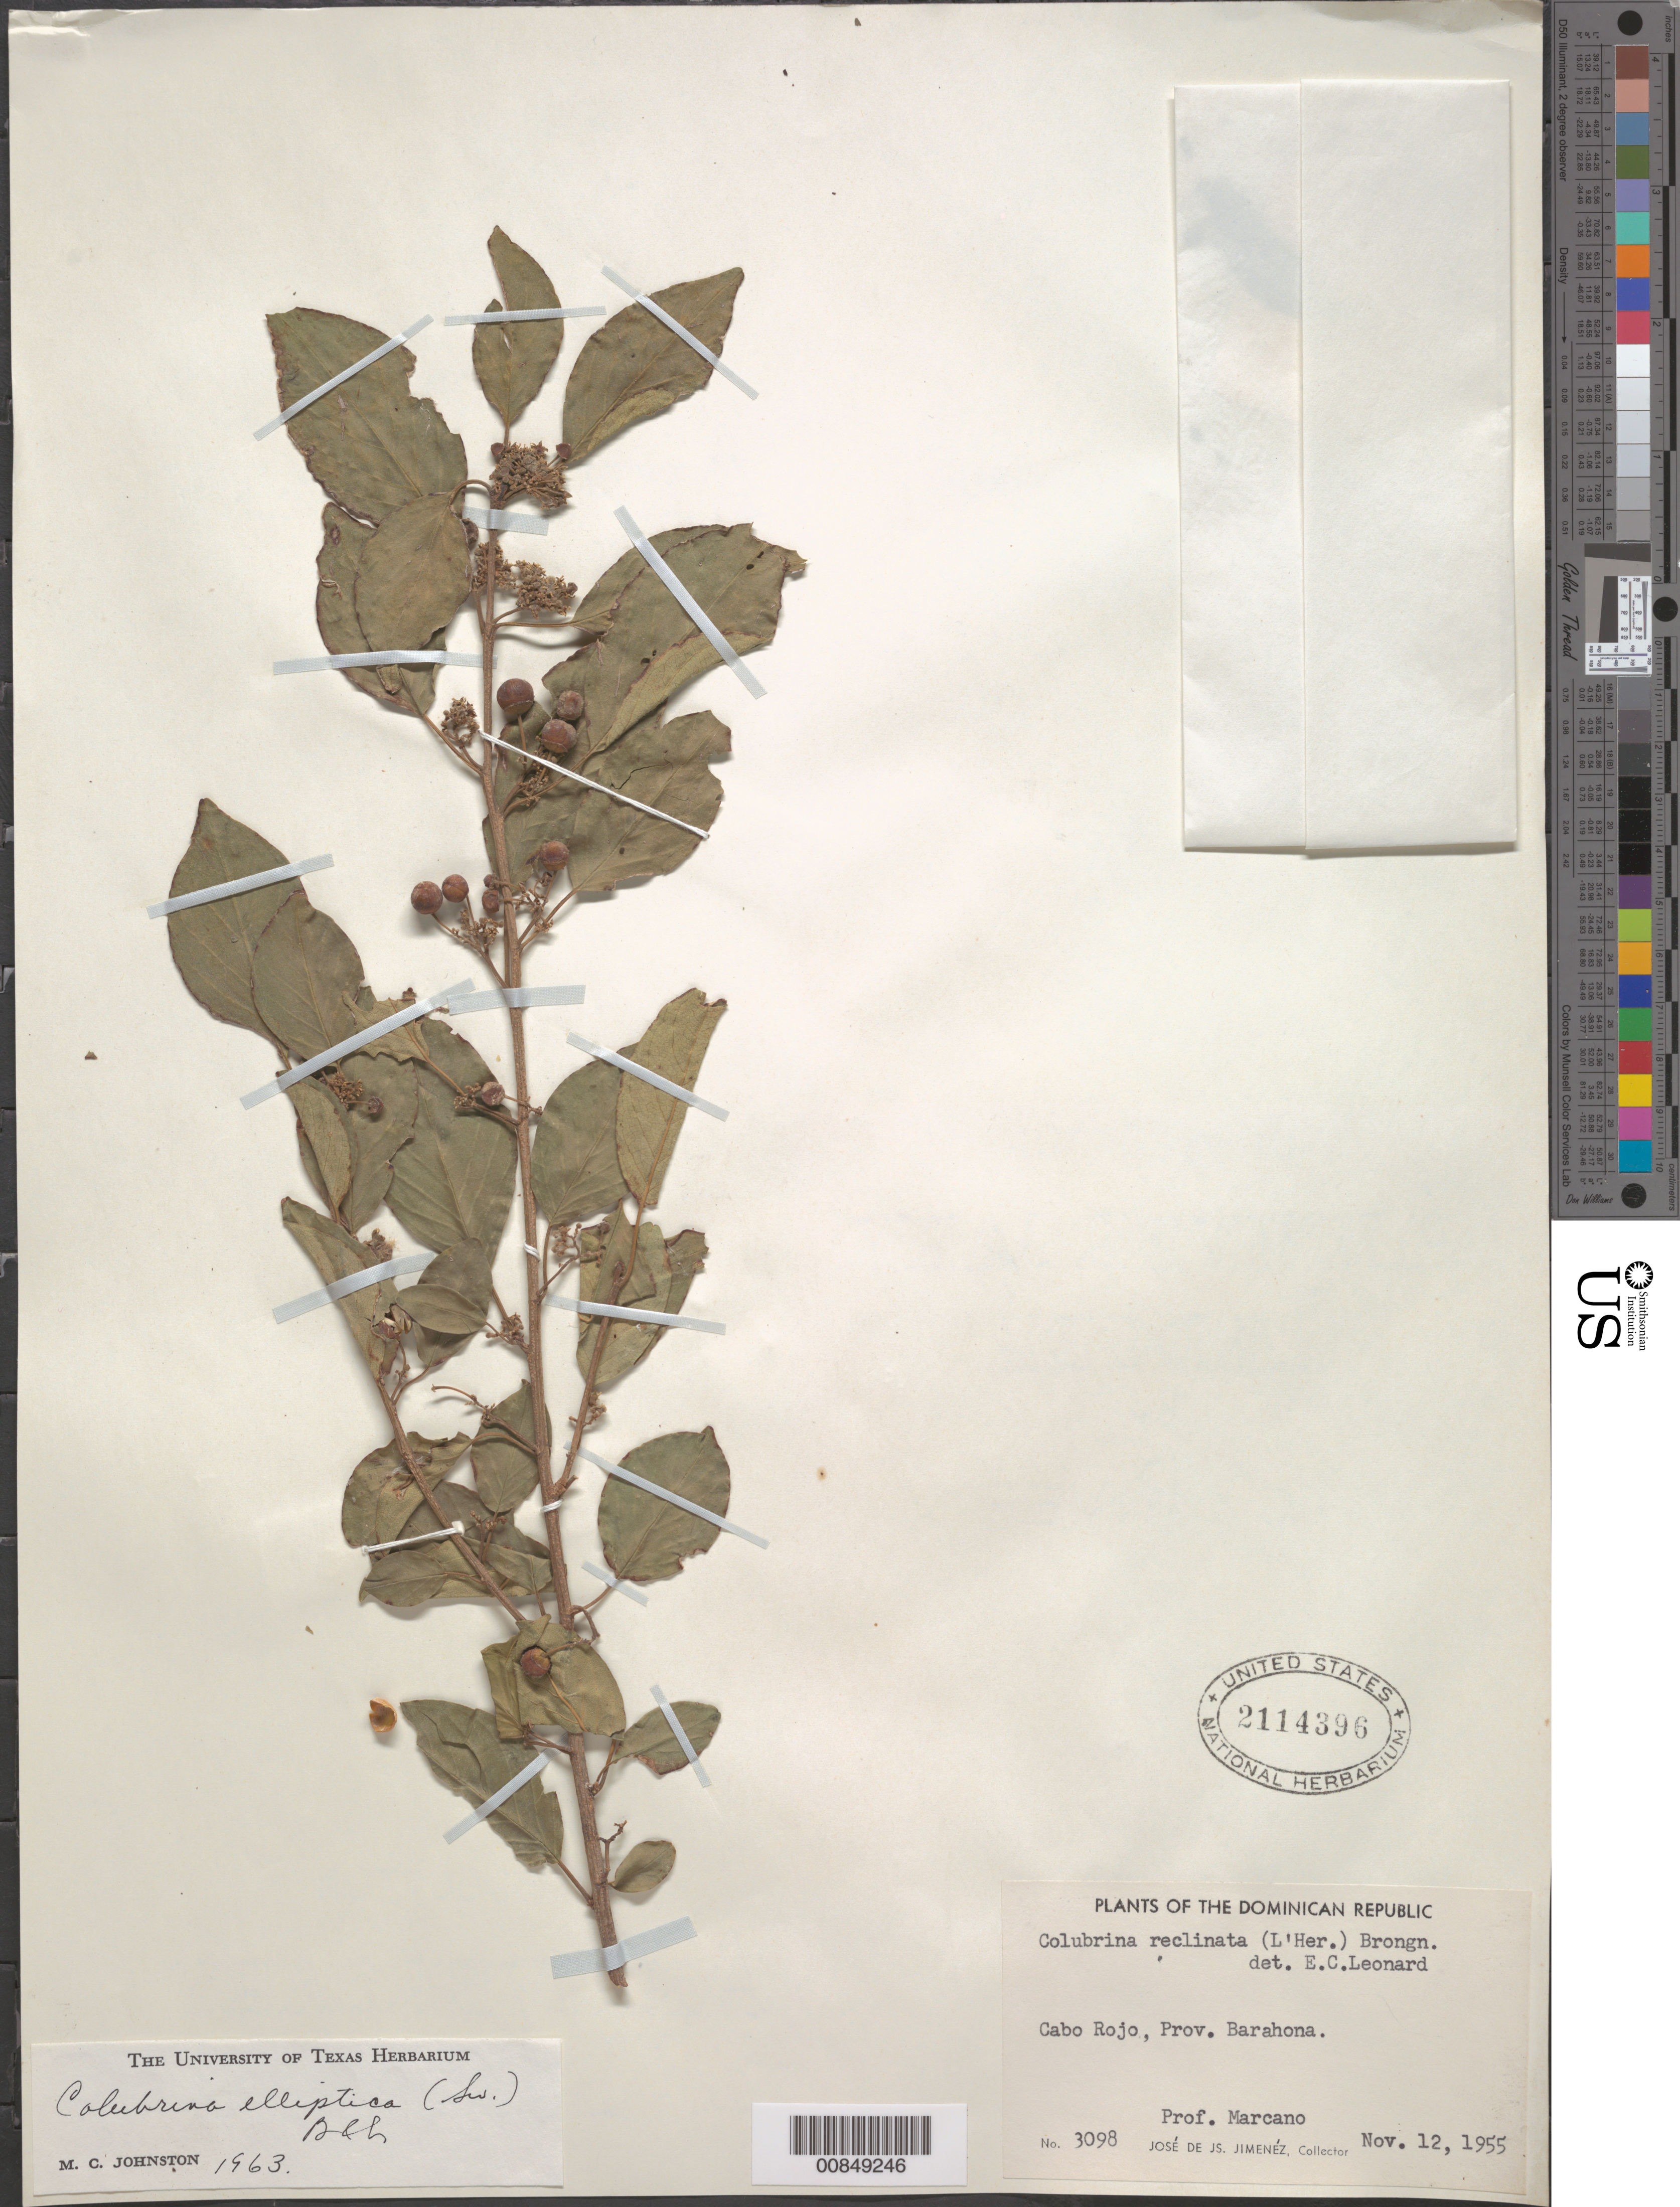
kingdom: Plantae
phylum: Tracheophyta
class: Magnoliopsida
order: Rosales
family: Rhamnaceae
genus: Colubrina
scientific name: Colubrina elliptica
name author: (Sw.) Brizicky & W.L. Stern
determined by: Johnston, Marshall C.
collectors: J. J. Jiménez Almonte & E. J. Marcano F.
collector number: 3098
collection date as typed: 12 Nov 1955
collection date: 1955-11-12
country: Dominican Republic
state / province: Barahona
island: Hispaniola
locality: Cabo Rojo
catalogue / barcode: US 2114396